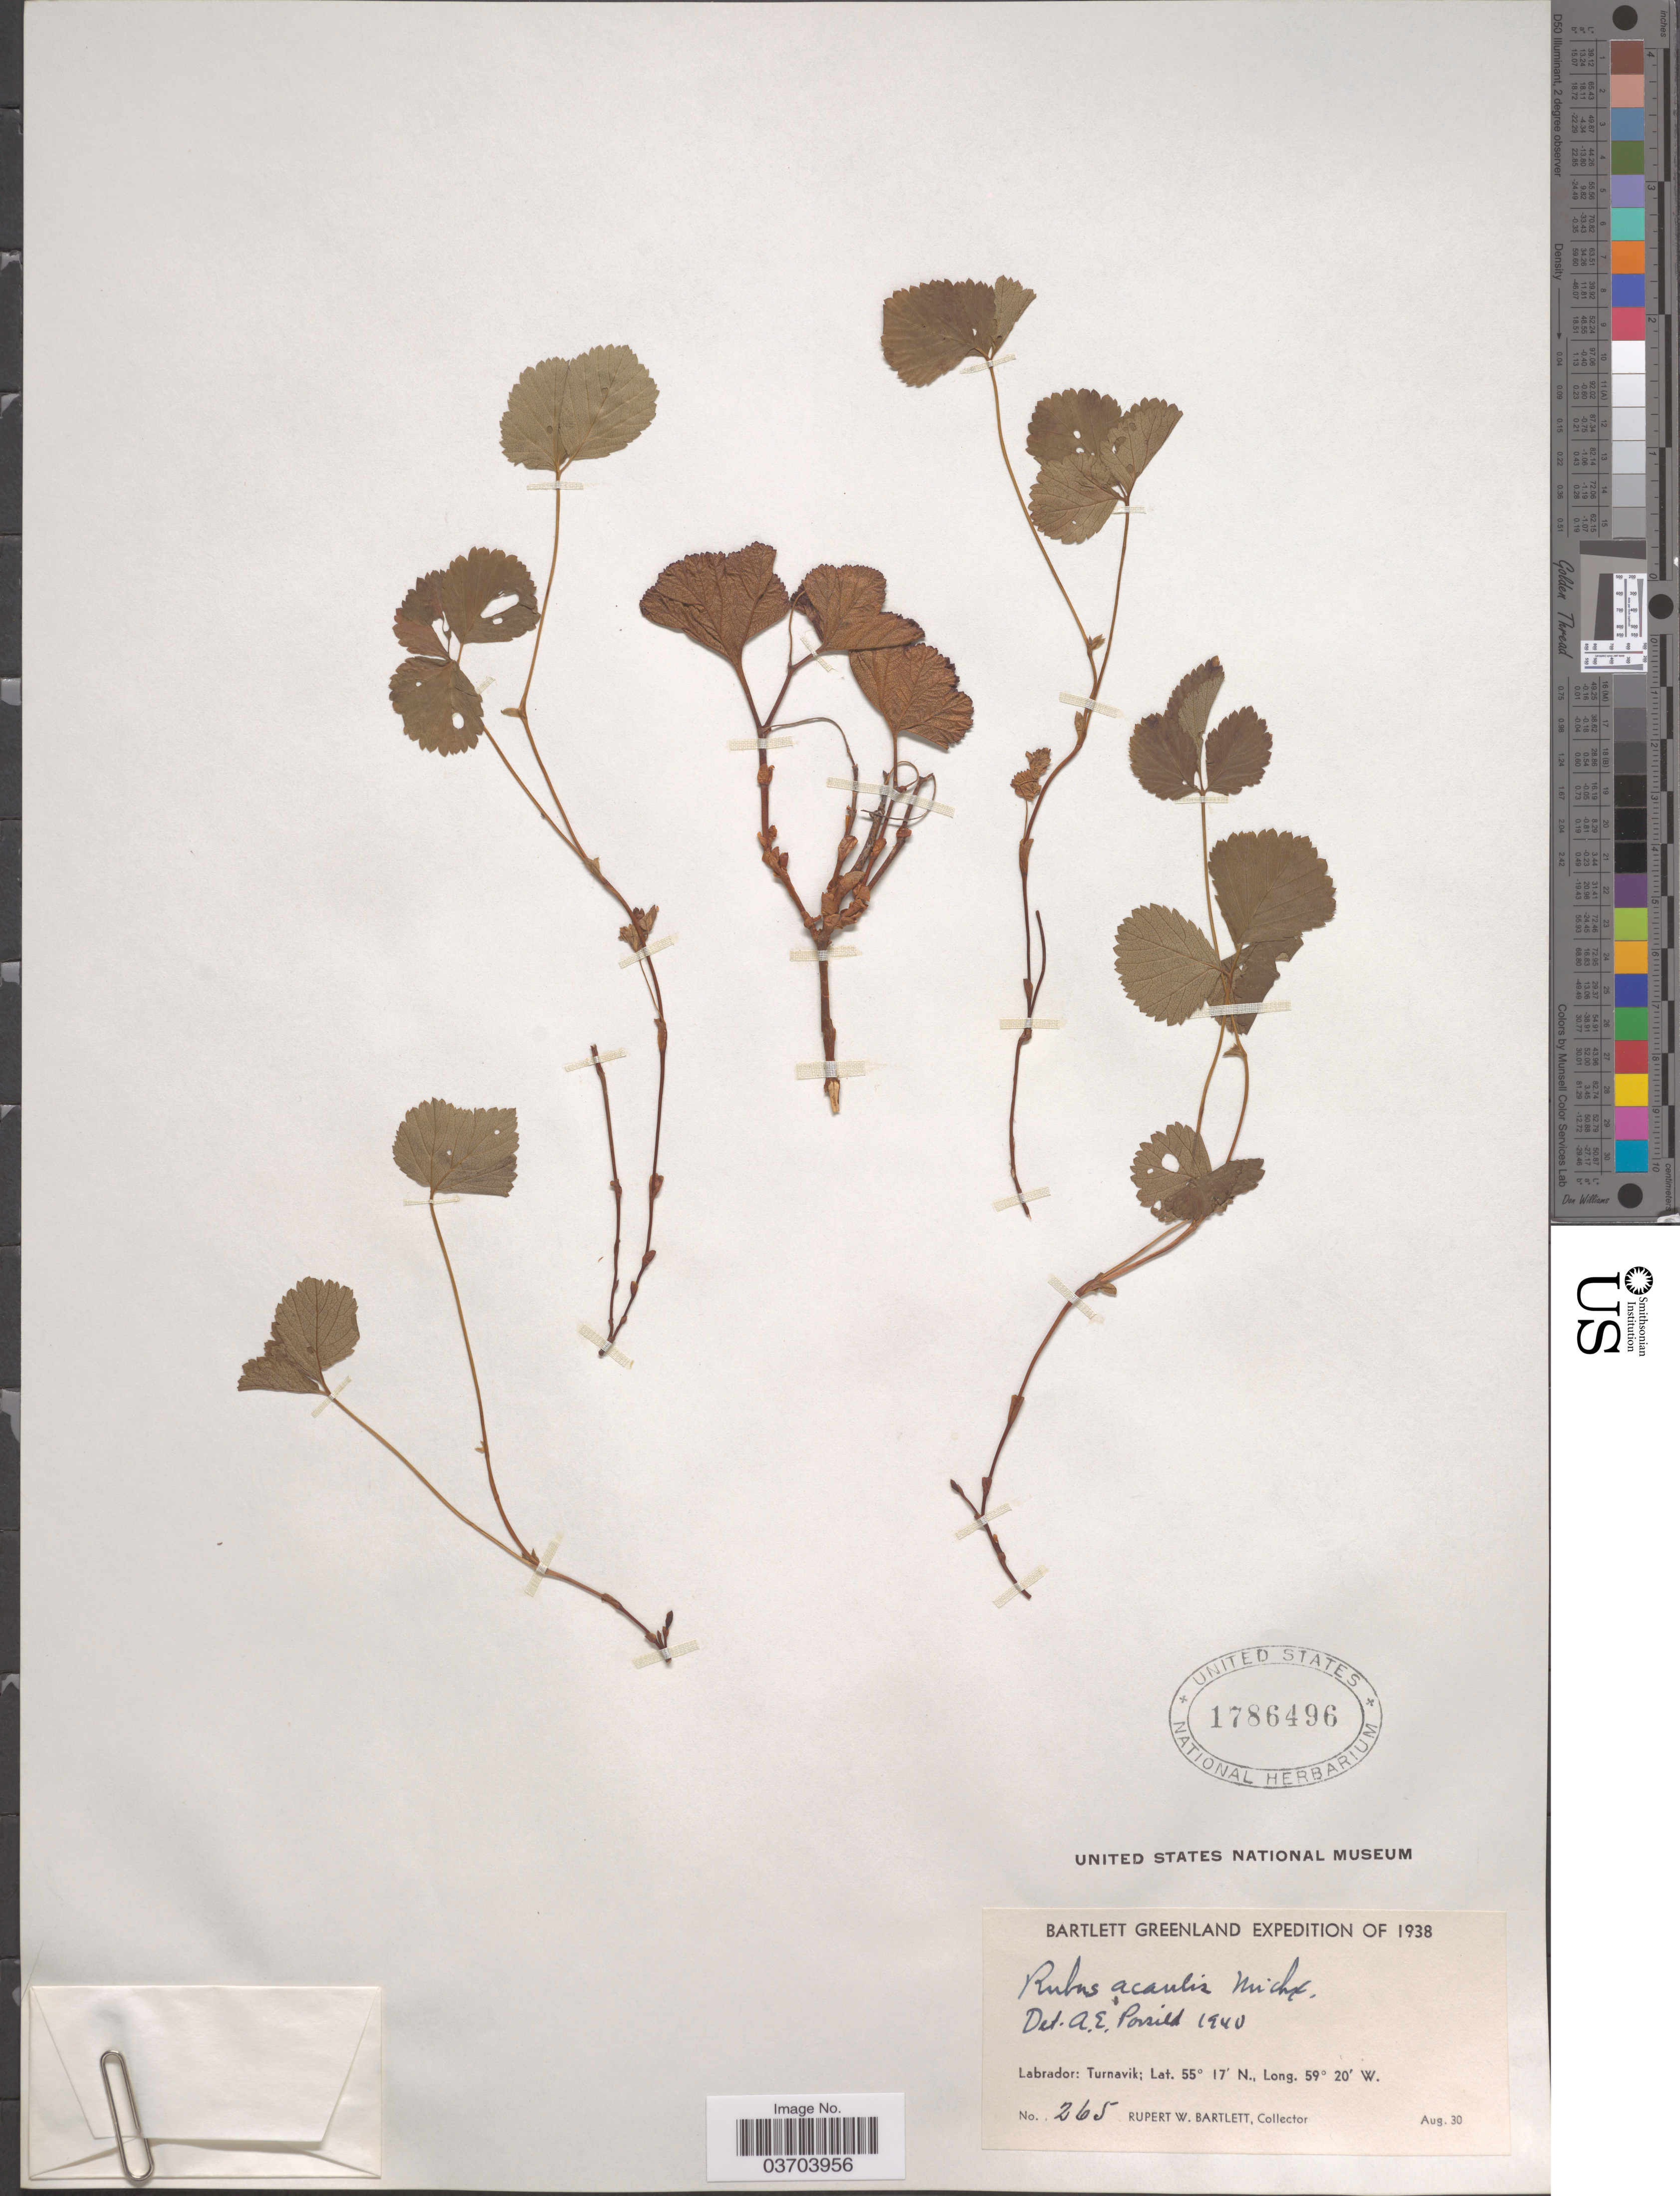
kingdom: Plantae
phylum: Tracheophyta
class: Magnoliopsida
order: Rosales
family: Rosaceae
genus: Rubus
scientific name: Rubus acaulis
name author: Michx.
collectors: R. W. Bartlett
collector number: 265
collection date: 1938-08-30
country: Canada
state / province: Newfoundland and Labrador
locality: Greenland. Labrador: Turnavik.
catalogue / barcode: US 1786496